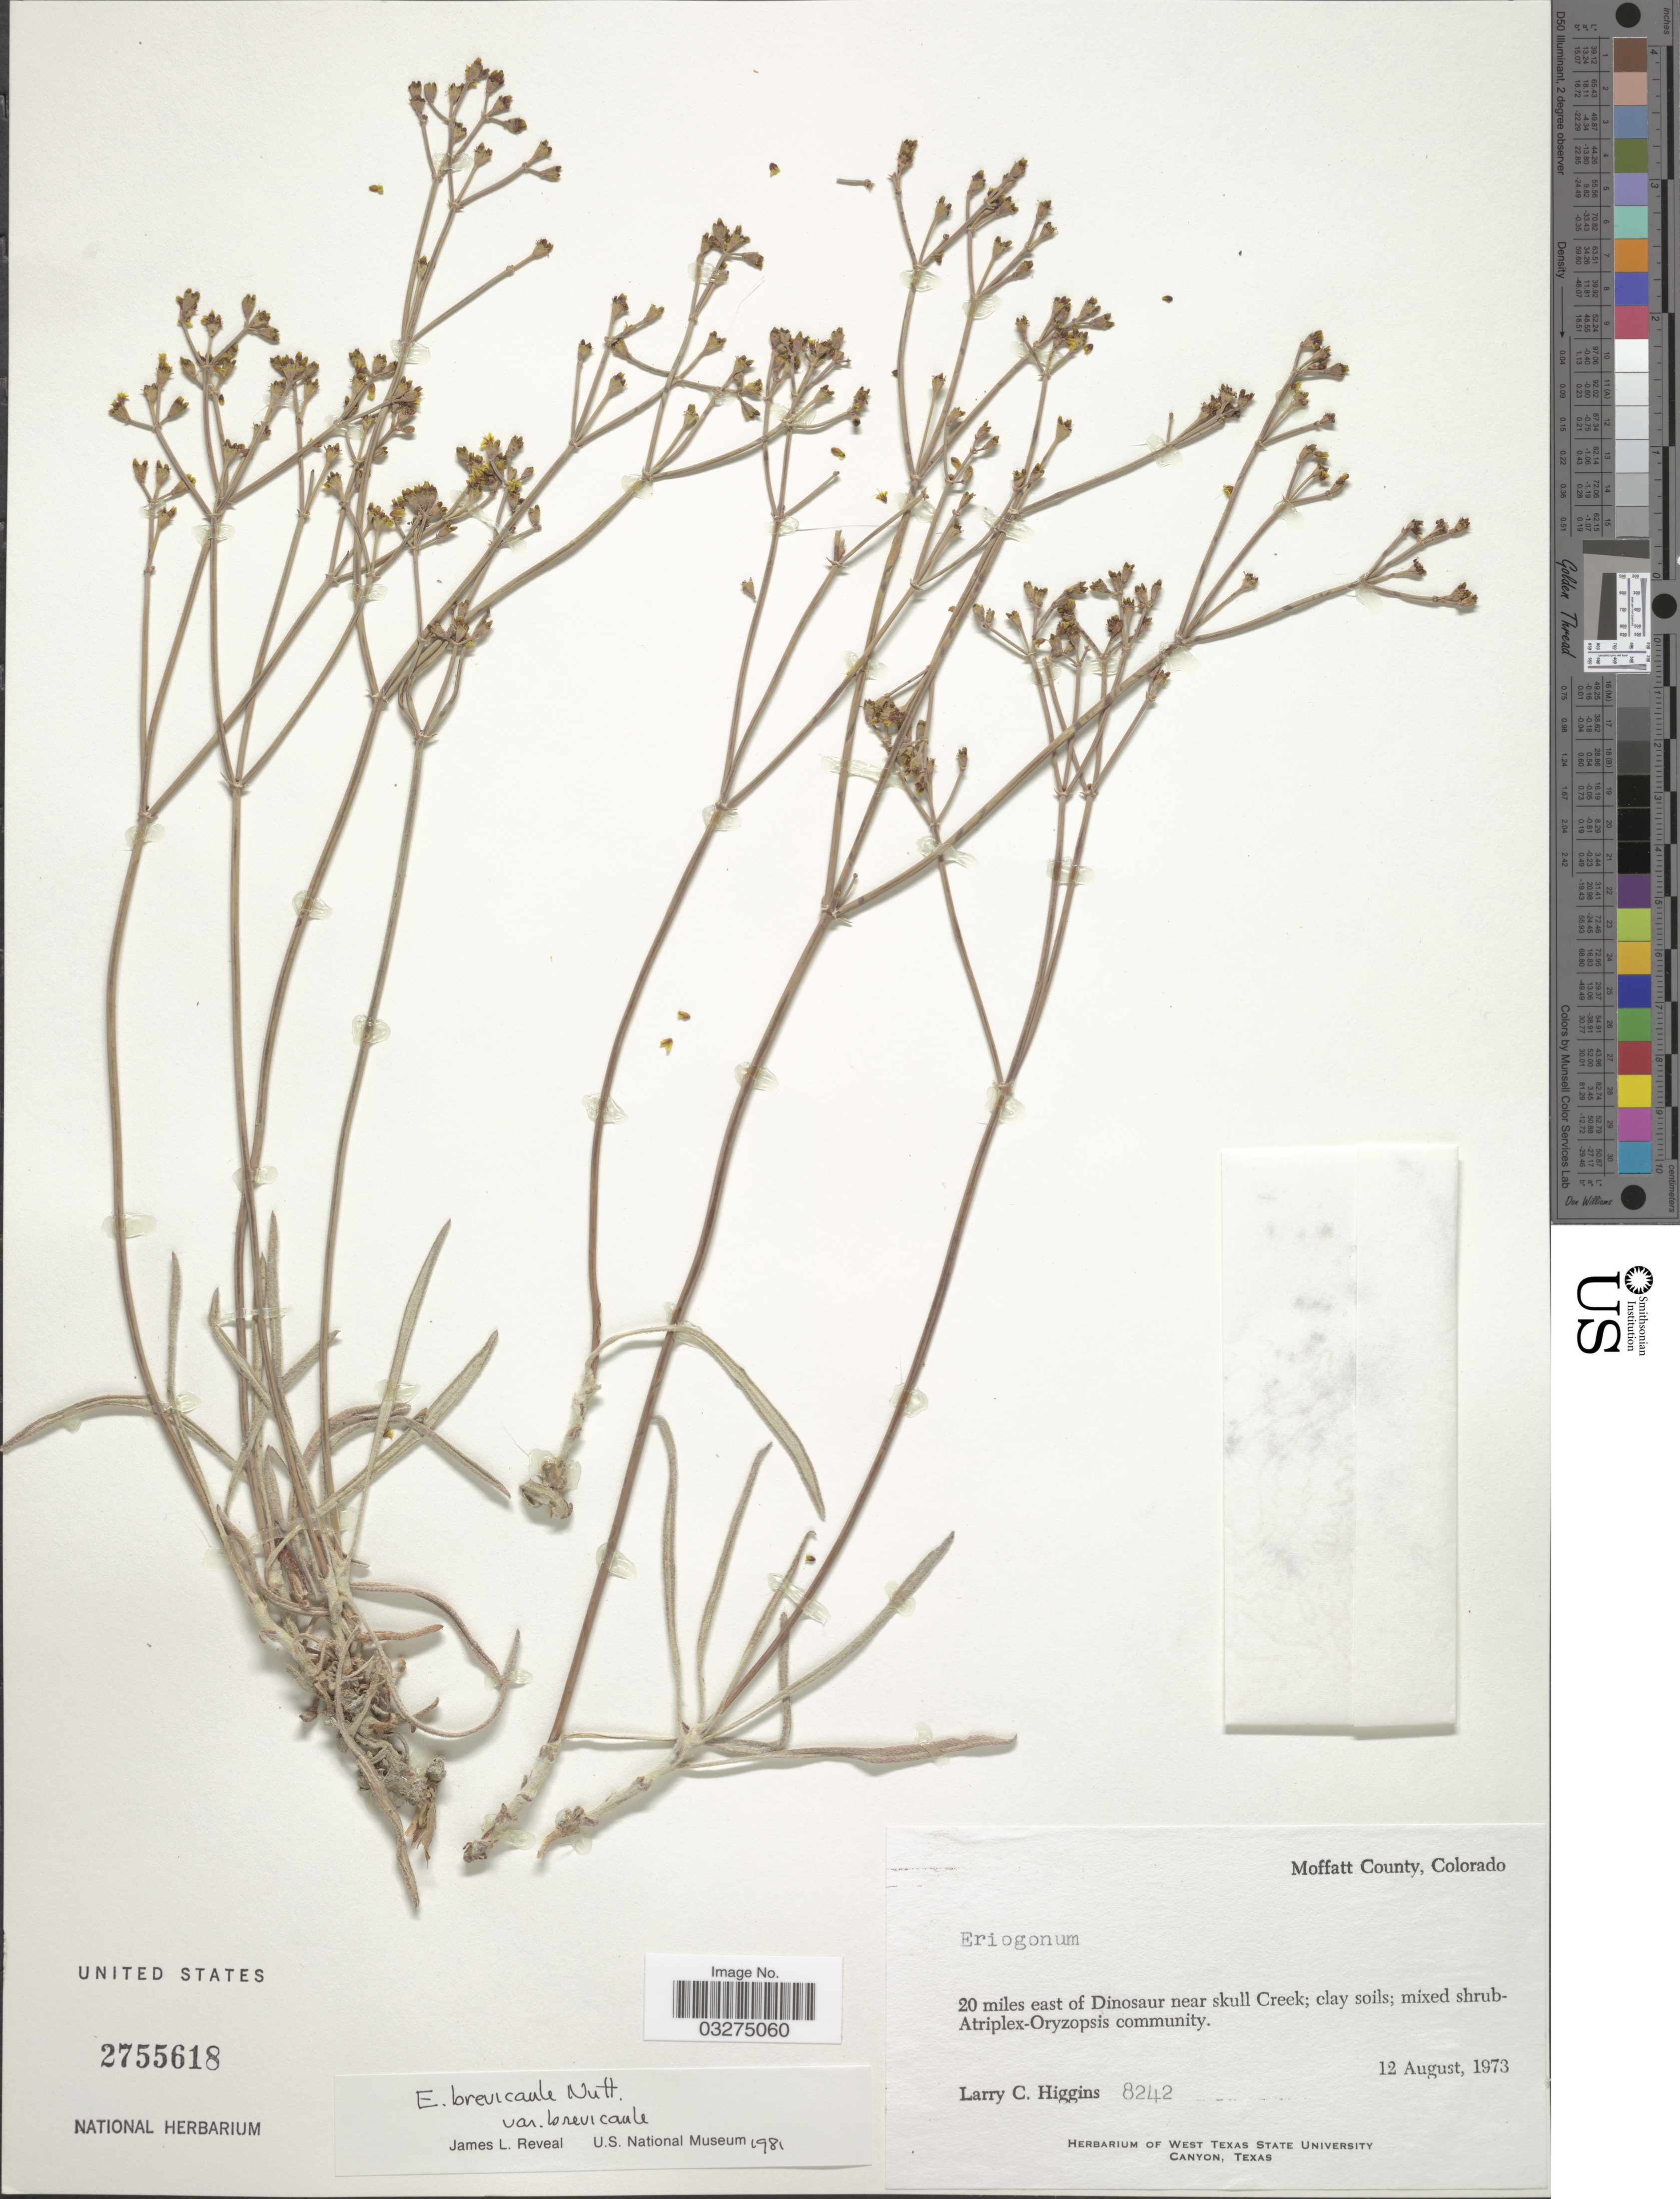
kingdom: Plantae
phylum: Tracheophyta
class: Magnoliopsida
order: Caryophyllales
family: Polygonaceae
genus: Eriogonum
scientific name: Eriogonum brevicaule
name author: Nutt.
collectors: L. Higgins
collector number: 8242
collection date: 1973-08-12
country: United States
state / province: Colorado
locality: Moffatt County. 20 miles east of Dinosaur near skull Creek.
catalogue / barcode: US 2755618